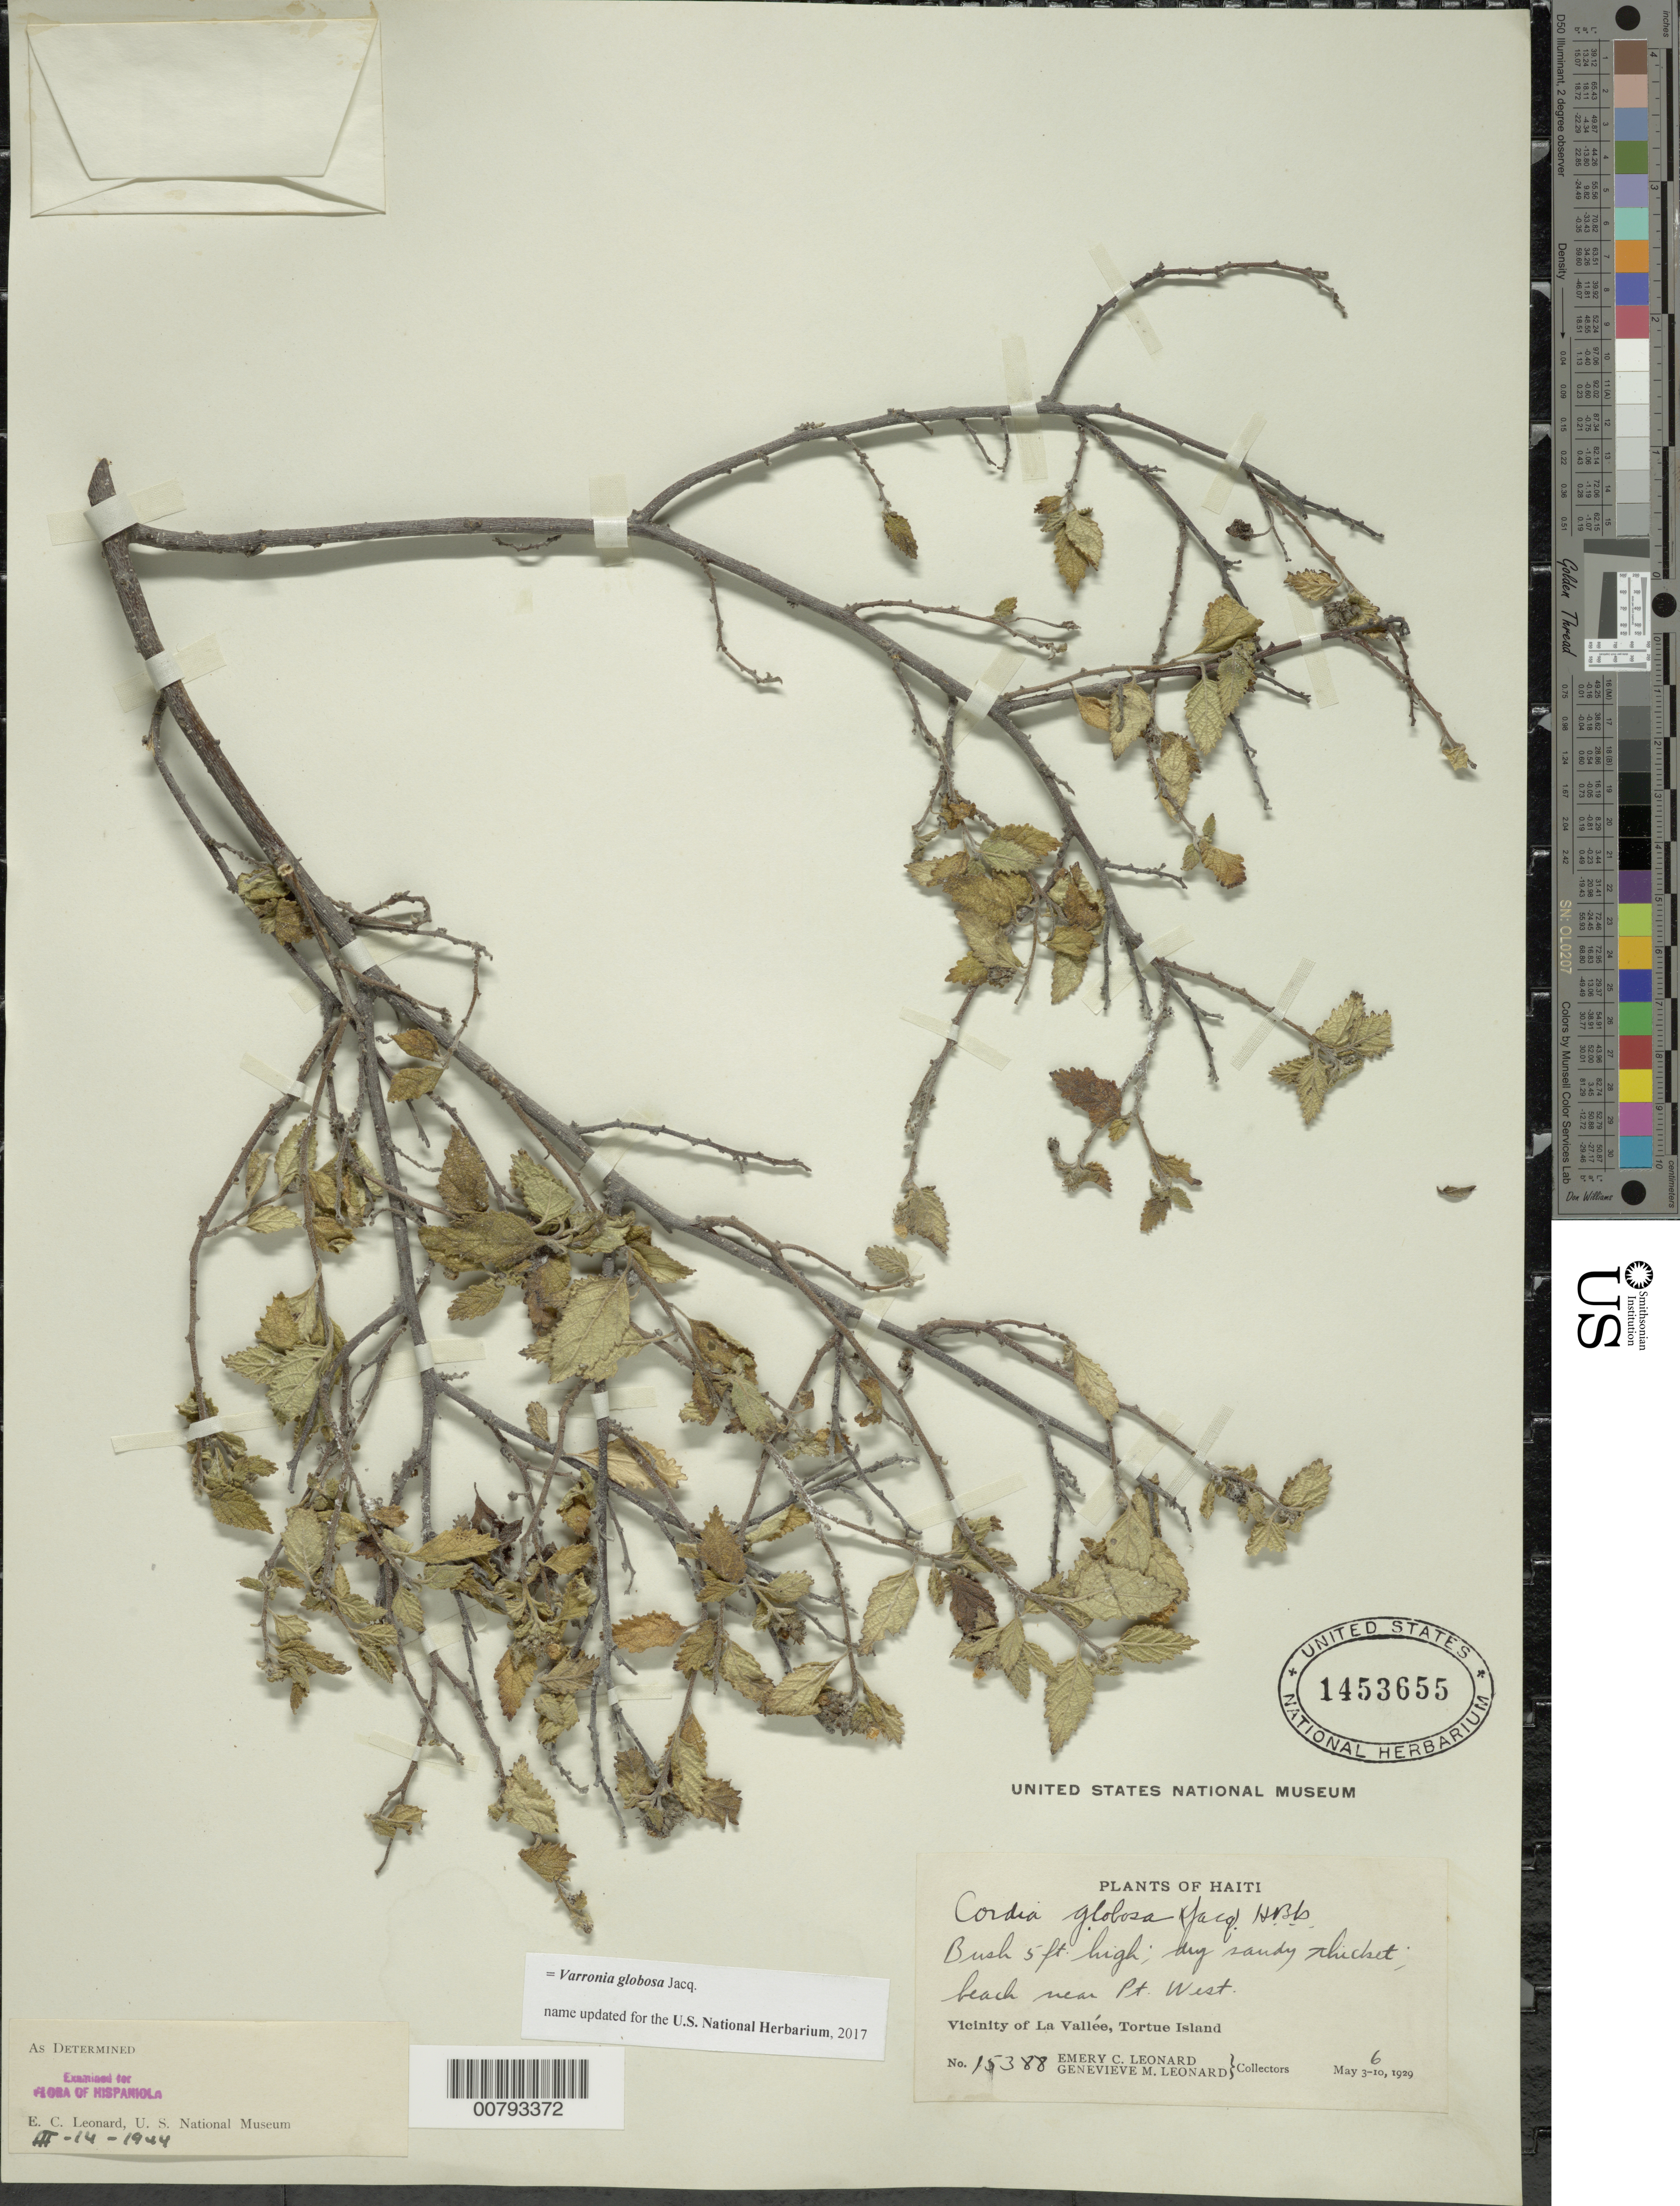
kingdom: Plantae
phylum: Tracheophyta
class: Magnoliopsida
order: Boraginales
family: Cordiaceae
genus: Varronia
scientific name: Varronia globosa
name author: Jacq.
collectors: E. C. Leonard & G. M. Leonard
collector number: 15388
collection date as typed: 06 May 1929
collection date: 1929-05-06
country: Haiti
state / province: Nord-Óuest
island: Île de la Tortue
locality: Tortue Island, vicinity of La Vallée, beach near Pt. West.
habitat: Dry sandy thicket.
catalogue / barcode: US 1453655